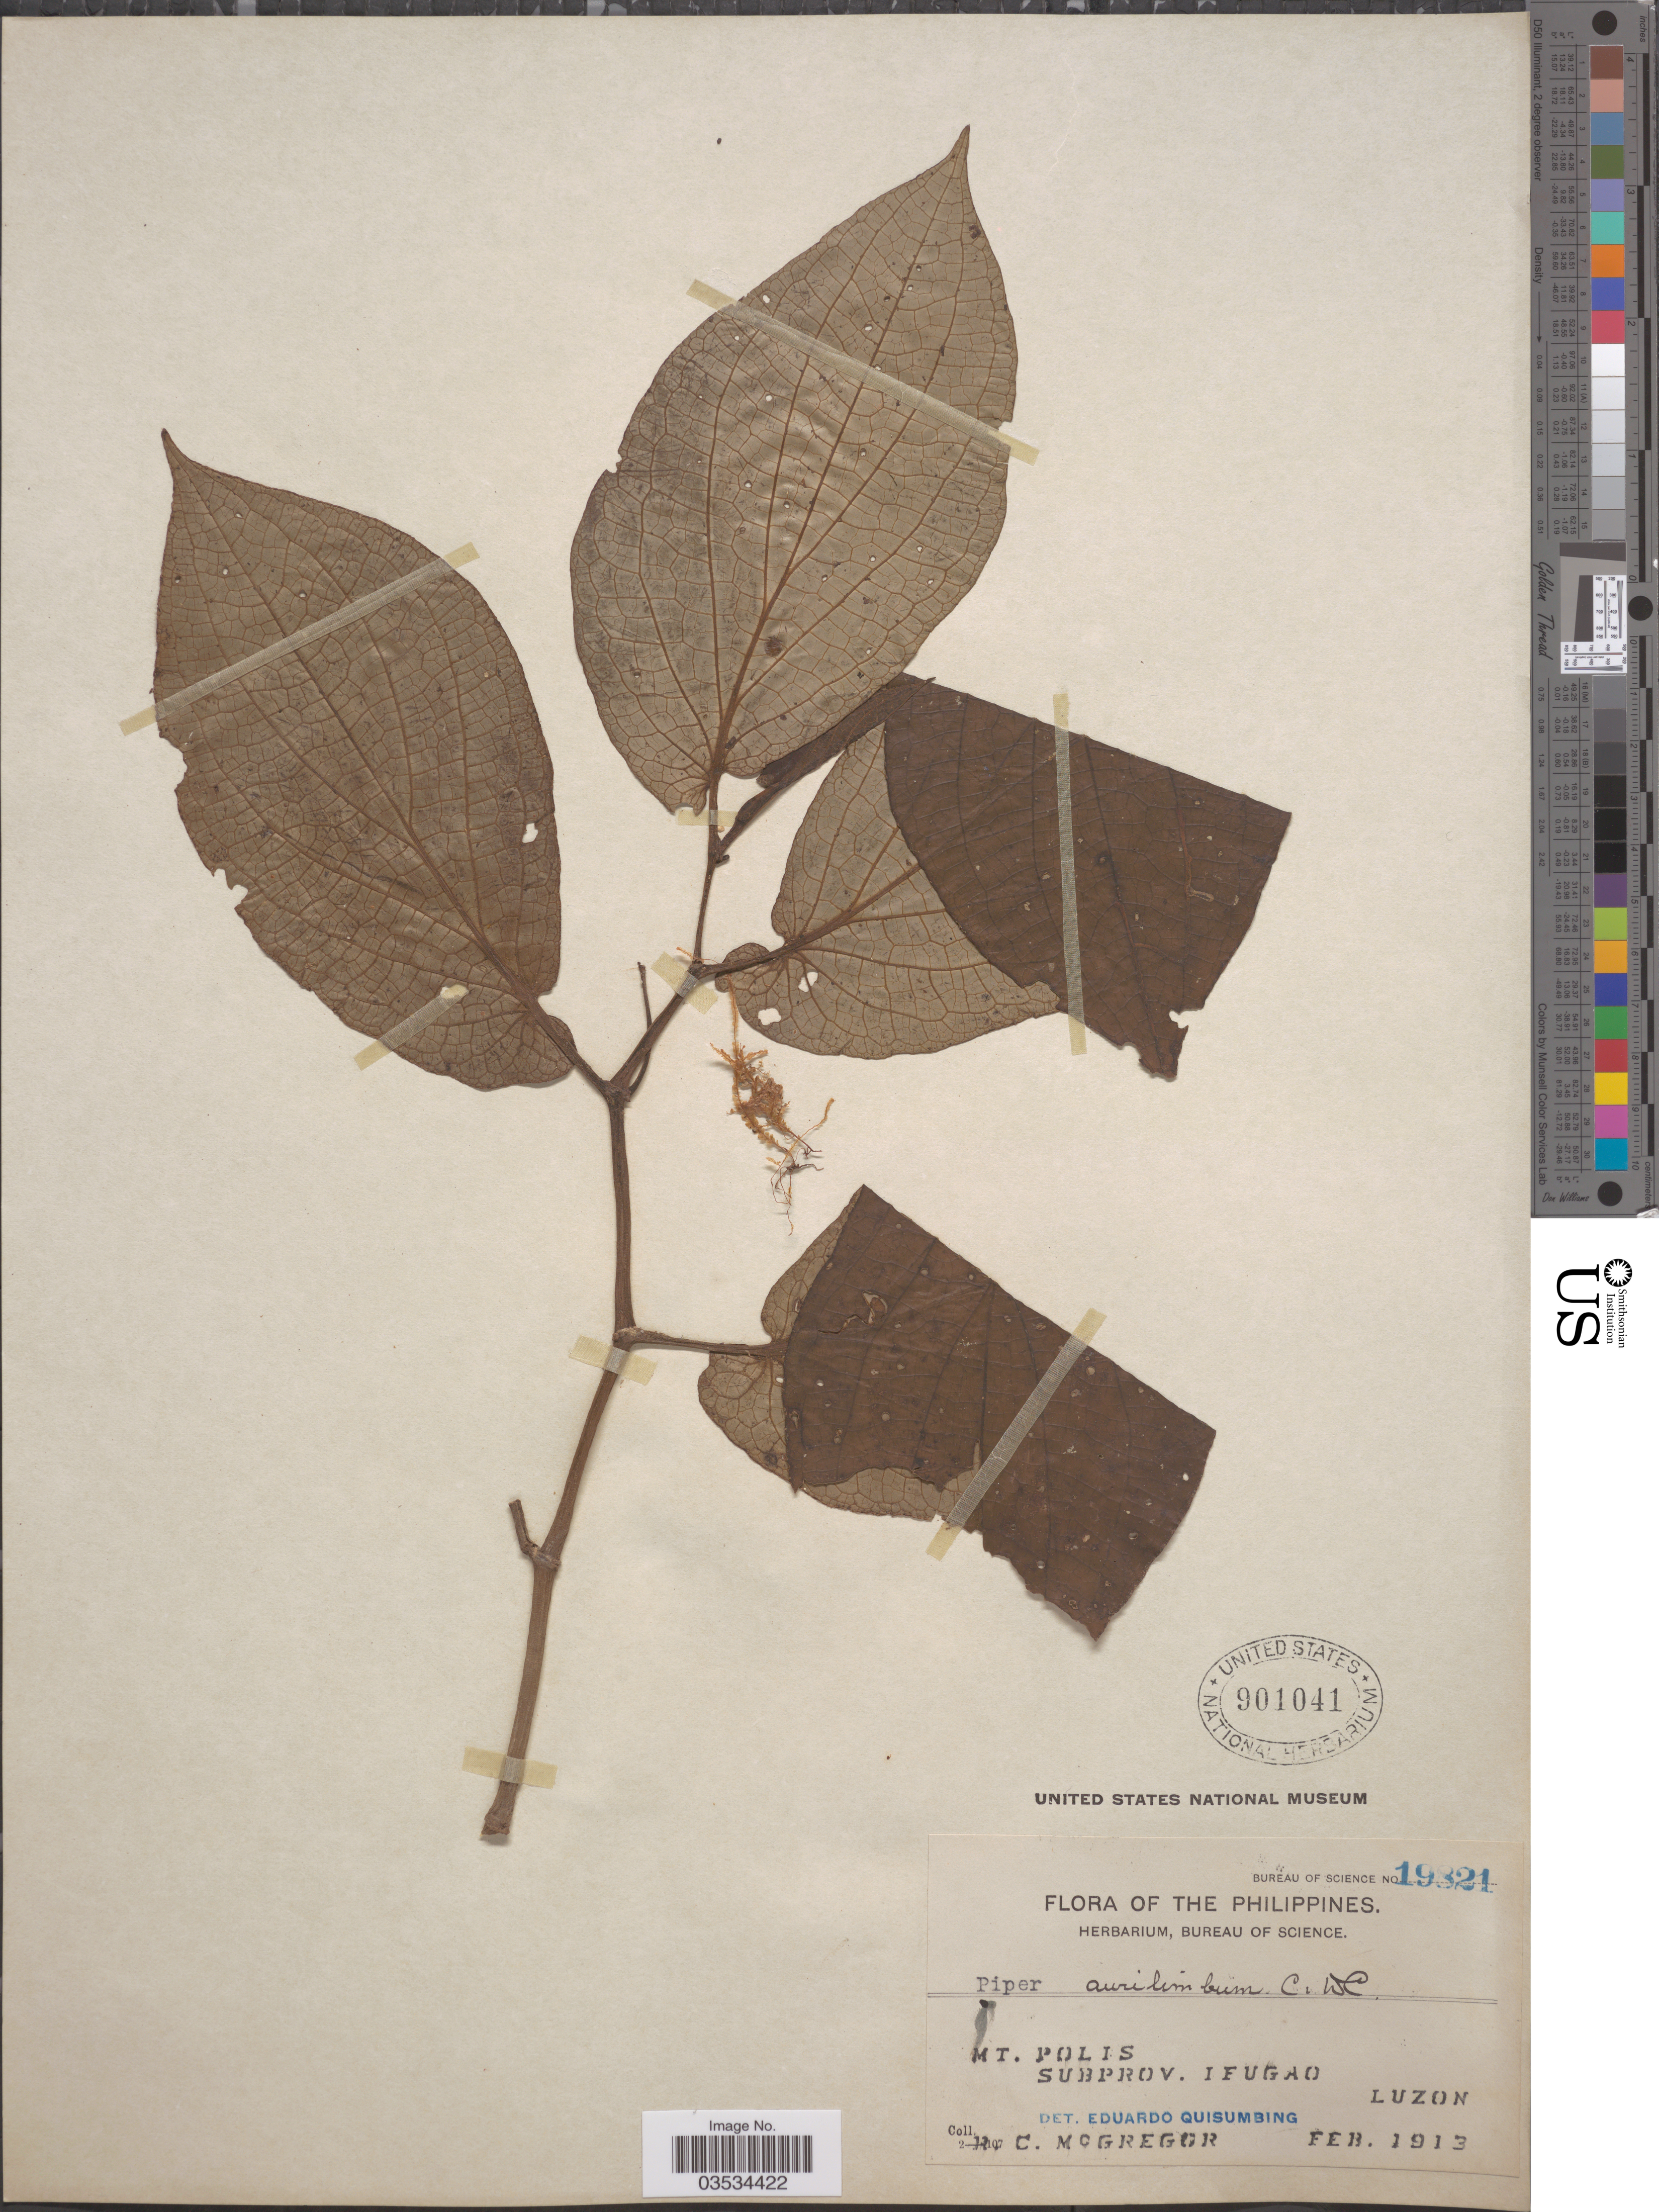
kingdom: Plantae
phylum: Tracheophyta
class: Magnoliopsida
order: Piperales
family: Piperaceae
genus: Piper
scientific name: Piper aurilimbum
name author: C. DC. in Elmer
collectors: R. C. McGregor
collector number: Bureau of Science 19821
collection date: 1913-02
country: Philippines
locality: Mt. Polis. Subprov. Ifugao. Luzon.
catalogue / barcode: US 901041